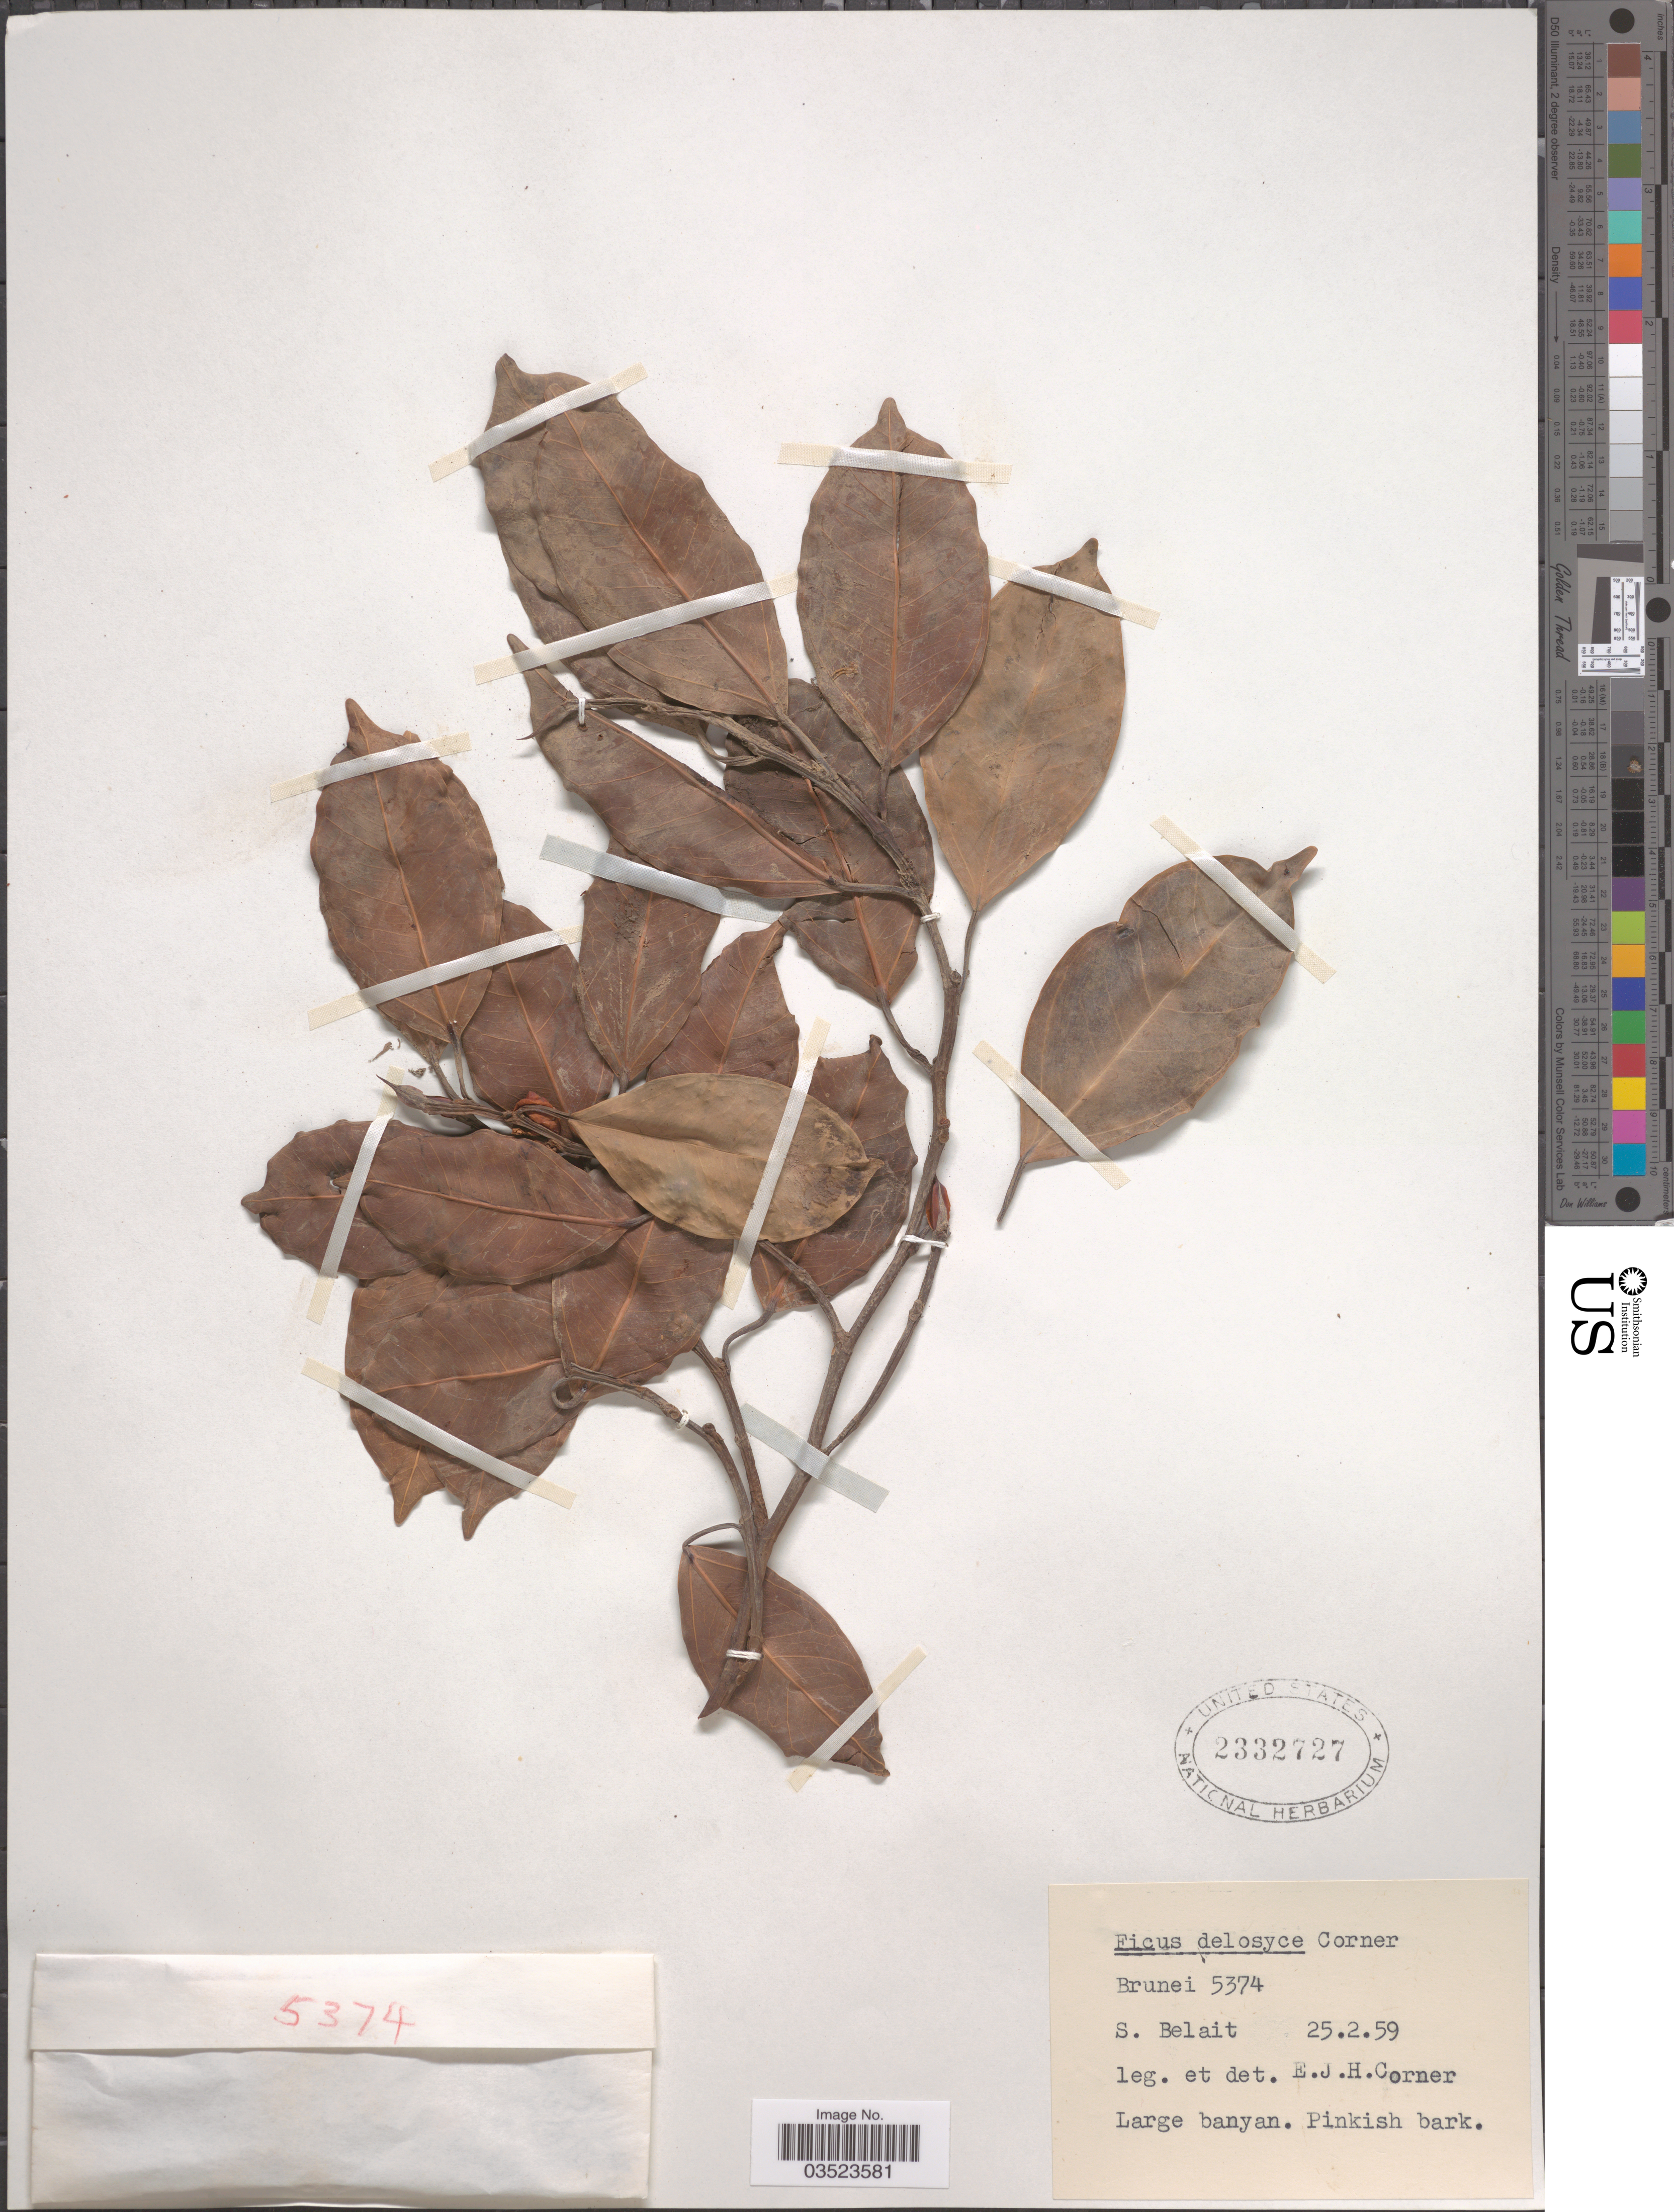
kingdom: Plantae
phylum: Tracheophyta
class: Magnoliopsida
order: Rosales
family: Moraceae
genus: Ficus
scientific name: Ficus delosyce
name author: Corner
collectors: E. Corner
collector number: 5374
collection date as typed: Transcribed d/m/y: 25/2/59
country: Brunei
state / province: Belait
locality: S. Belait.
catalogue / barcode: US 2332727